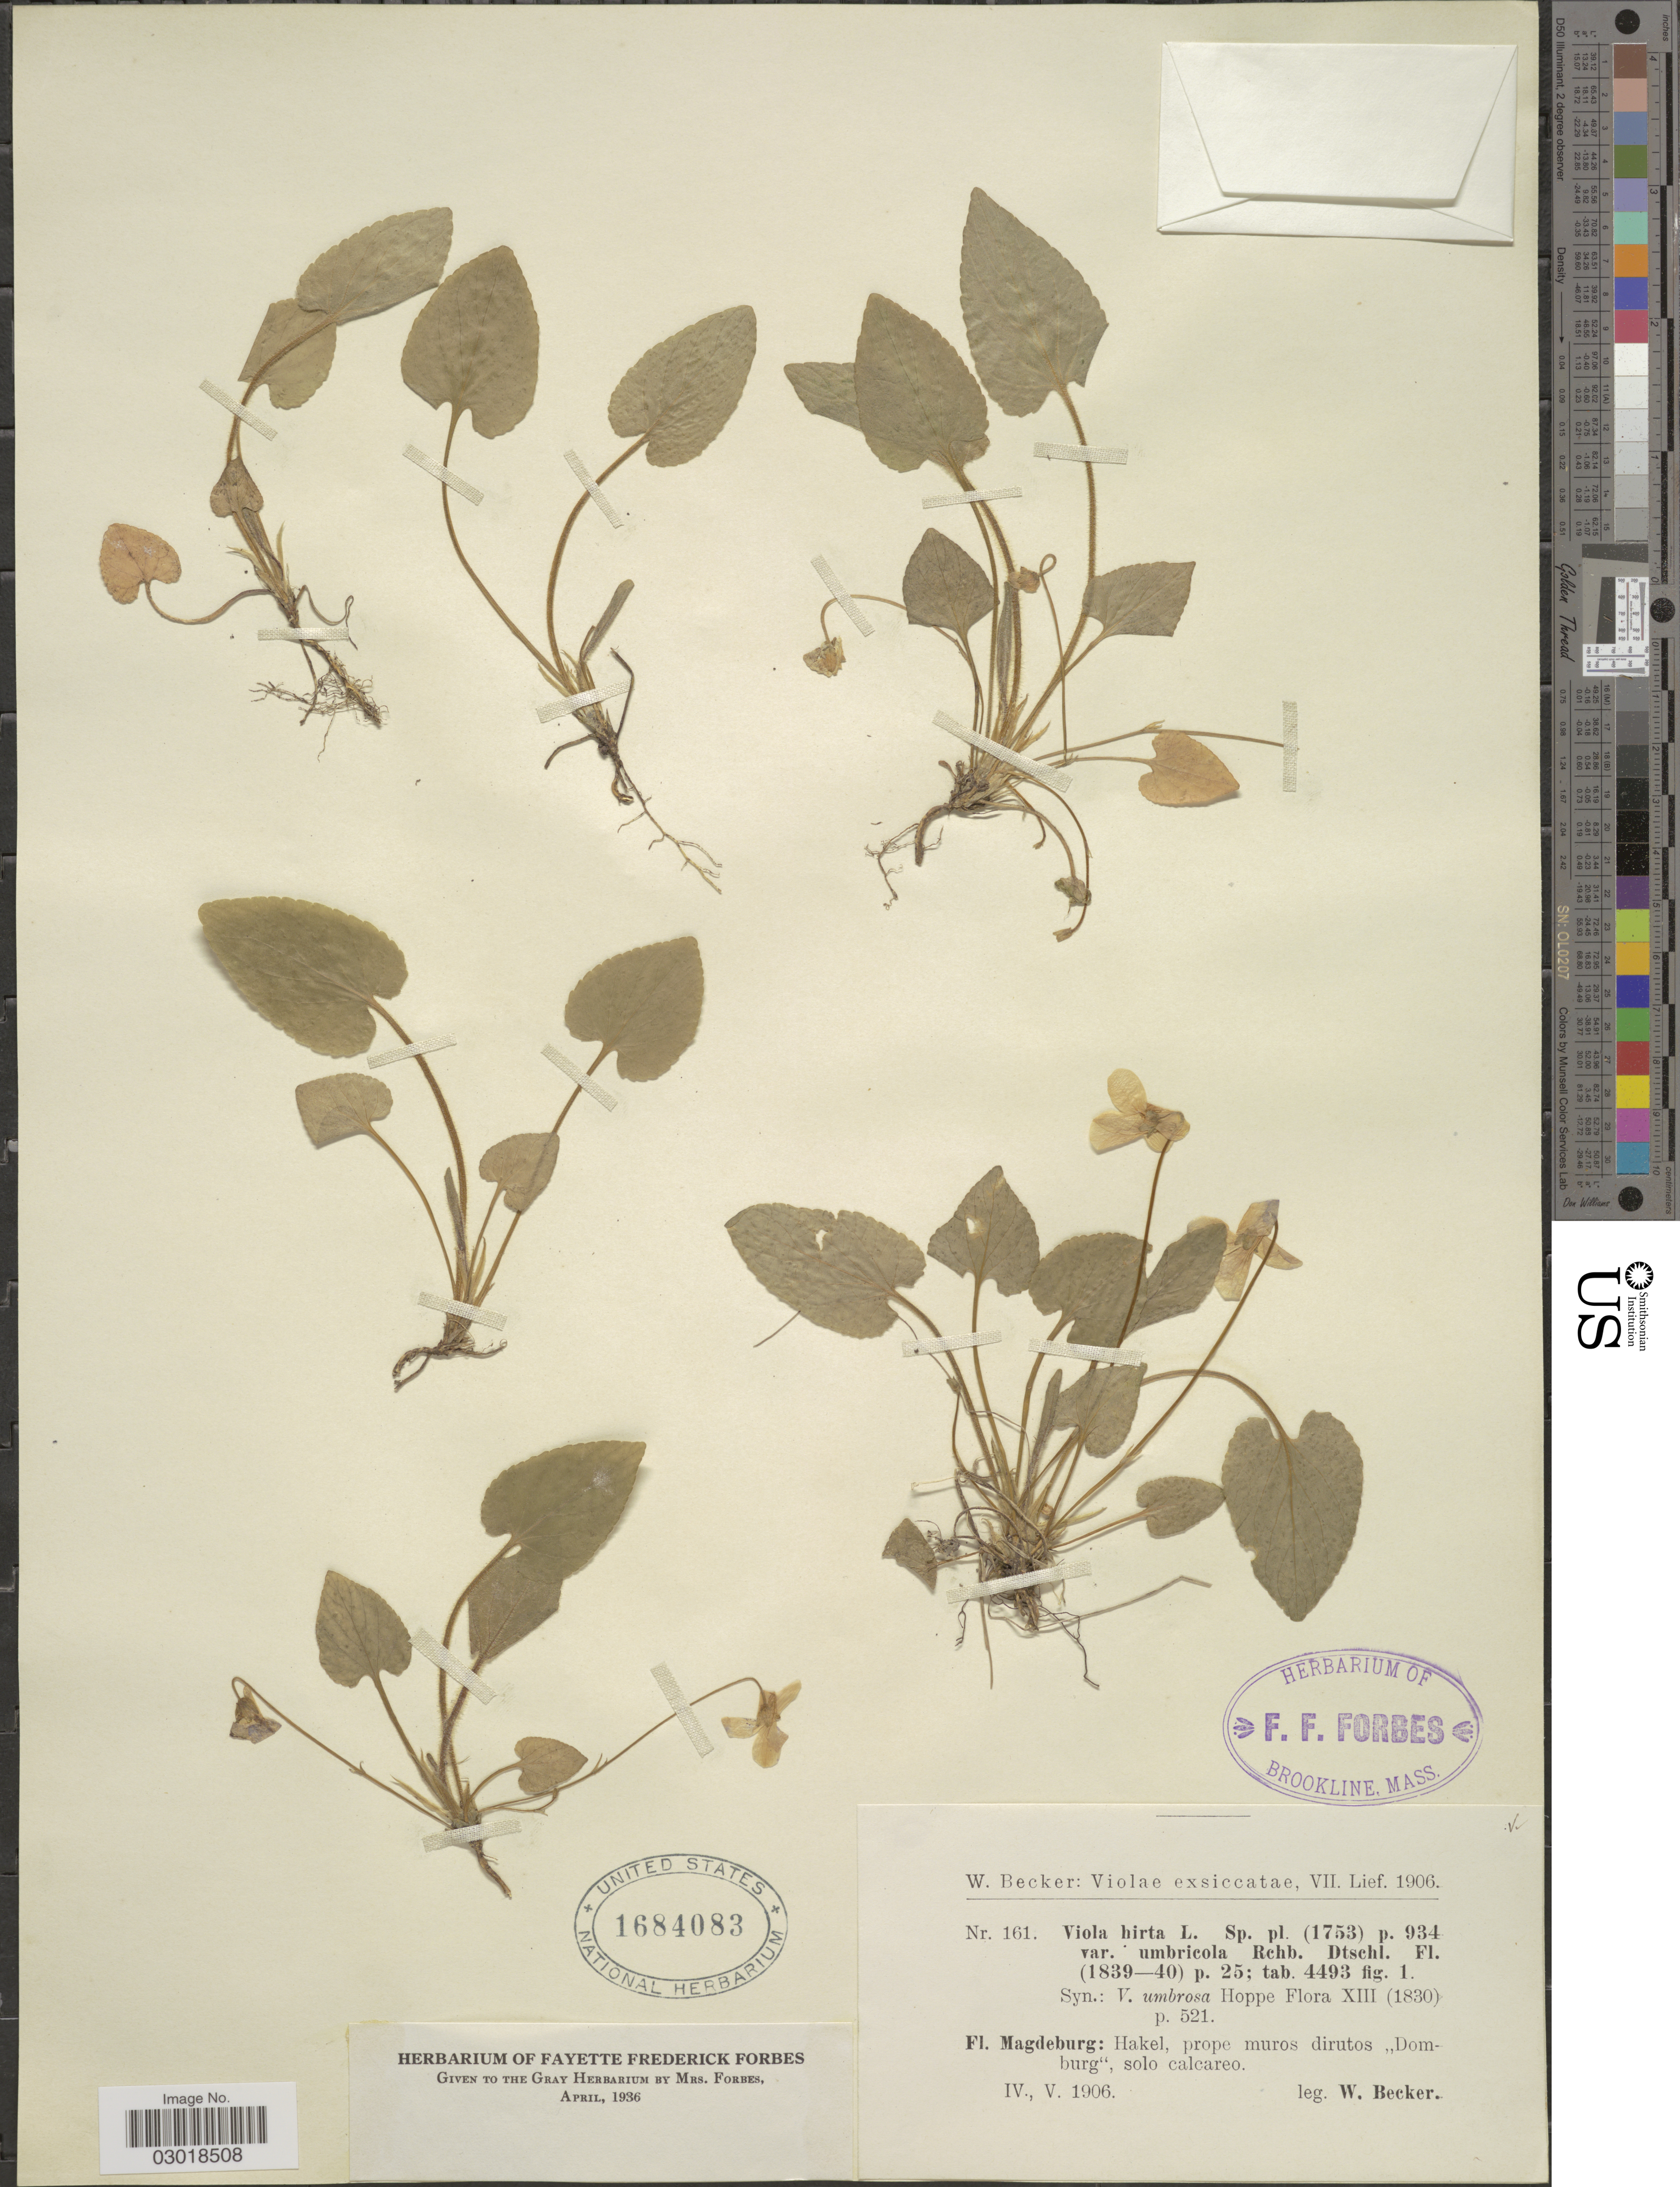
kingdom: Plantae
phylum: Tracheophyta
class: Magnoliopsida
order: Malpighiales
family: Violaceae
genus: Viola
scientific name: Viola hirta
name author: L.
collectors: W. Becker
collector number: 161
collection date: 1906-04/1906-05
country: Germany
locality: Magdeburg: Hakel, prope muros dirutos "Domburg", solo calcareo.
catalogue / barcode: US 1684083